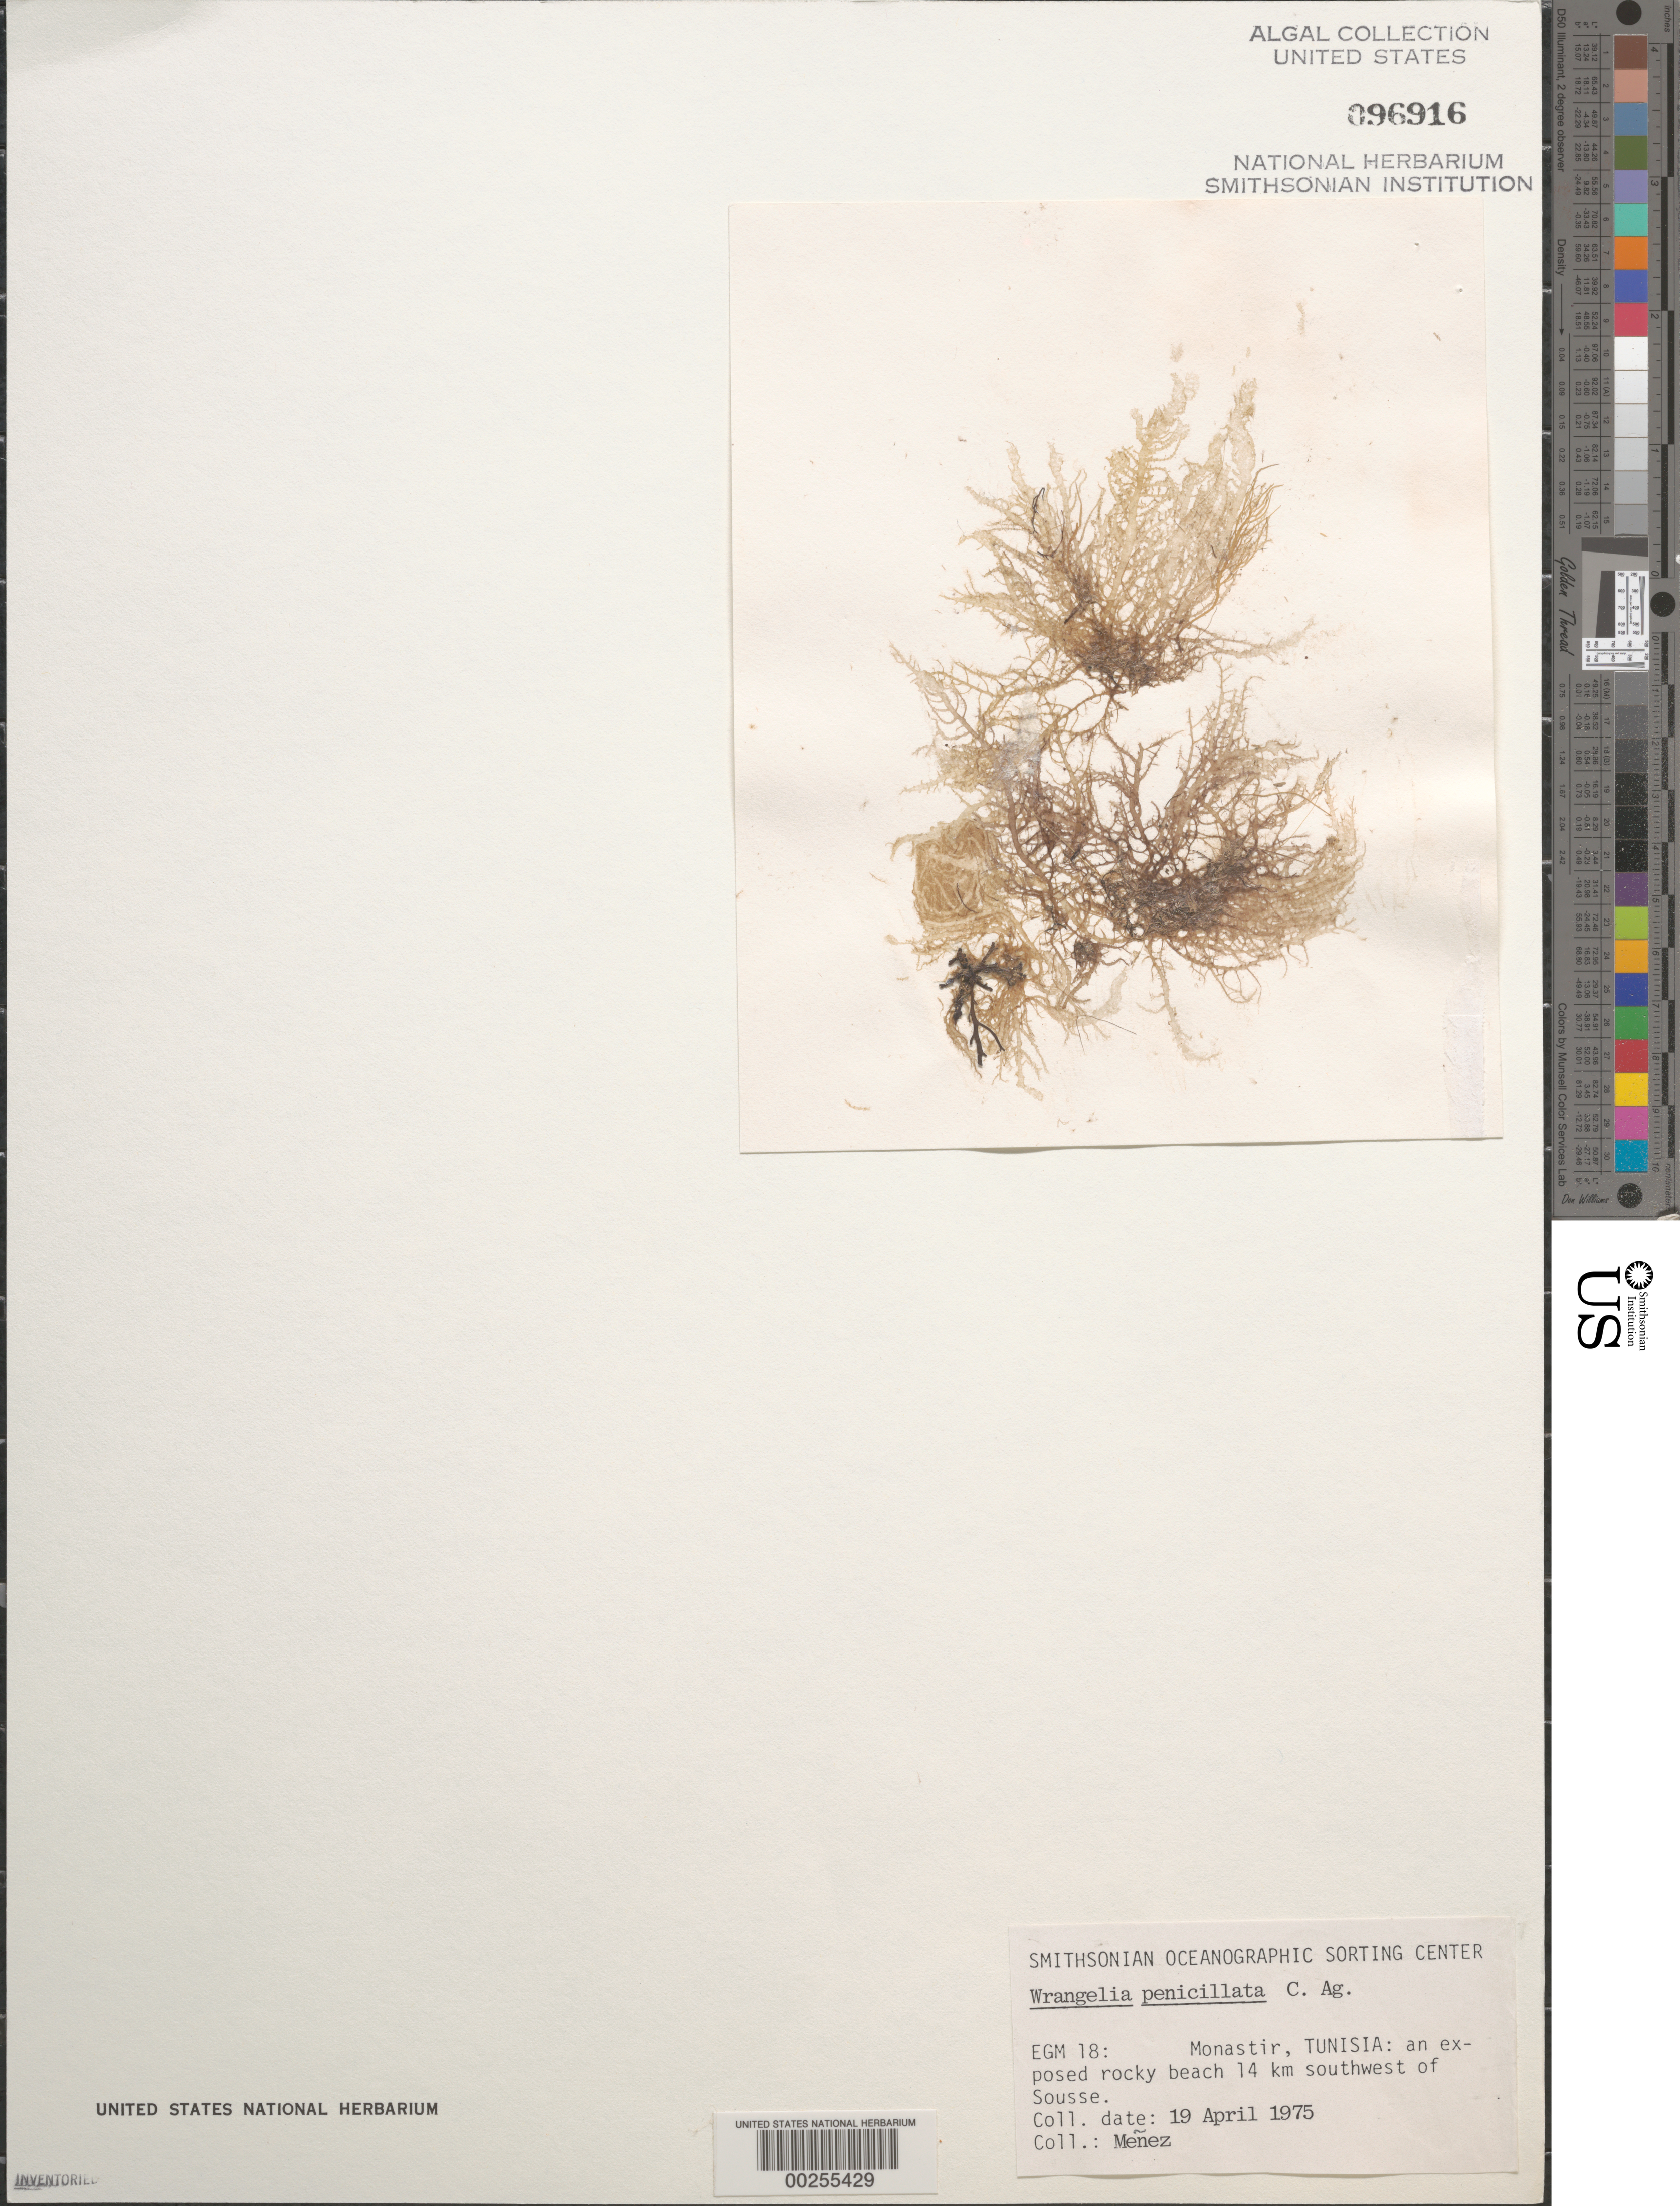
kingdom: Plantae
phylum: Rhodophyta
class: Florideophyceae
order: Ceramiales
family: Wrangeliaceae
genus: Wrangelia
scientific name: Wrangelia penicillata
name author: (C. Agardh) C. Agardh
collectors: Meñez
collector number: EGM 18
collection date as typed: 19 Apr 1975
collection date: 1975-04-19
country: Tunisia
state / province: Monastir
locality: Monastir, 14 km southwest of sousse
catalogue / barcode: US 96916